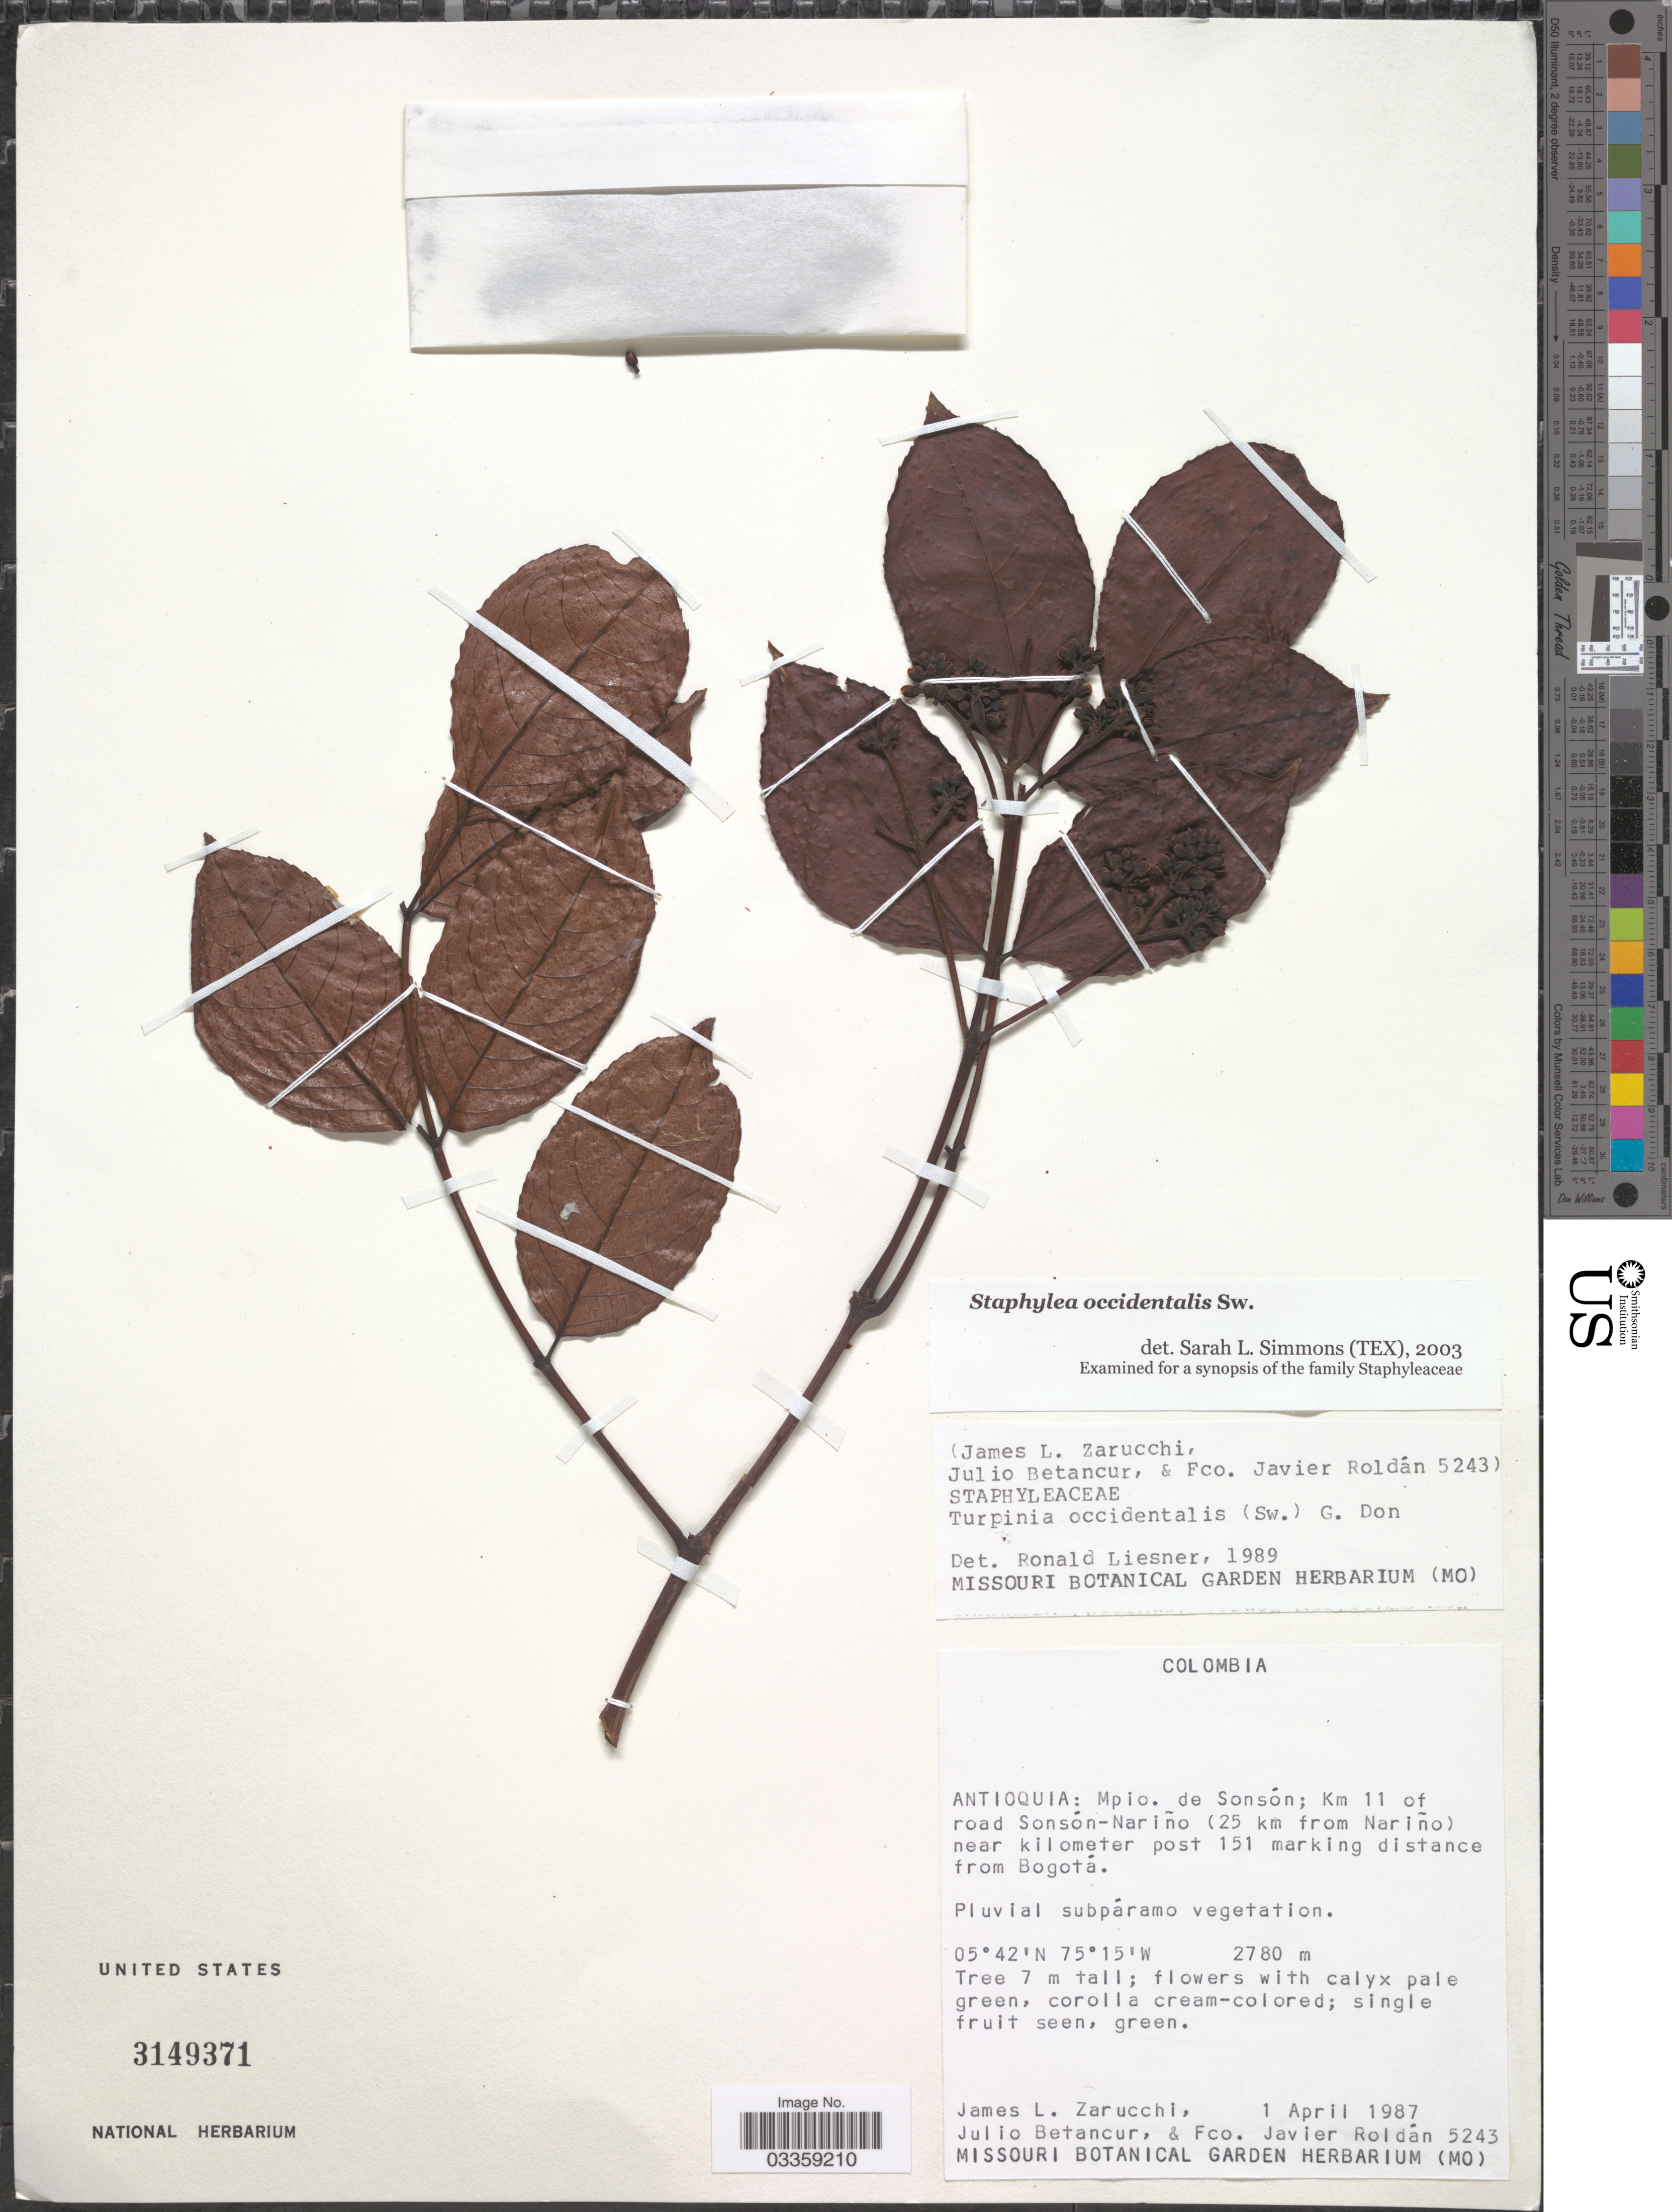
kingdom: Plantae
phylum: Tracheophyta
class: Magnoliopsida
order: Crossosomatales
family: Staphyleaceae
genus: Turpinia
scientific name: Turpinia occidentalis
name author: (Sw.) G. Don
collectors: J. L. Zarucchi, J. Betancur & F. J. Roldán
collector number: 5243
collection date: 1987-04-01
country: Colombia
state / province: Antioquia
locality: Mpio. de Sonsón; Km 11 of road Sonsón-Nariño (25 km from Nariño) near kilometer post 151 marking distance from Bogotá.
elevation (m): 2780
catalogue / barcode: US 3149371